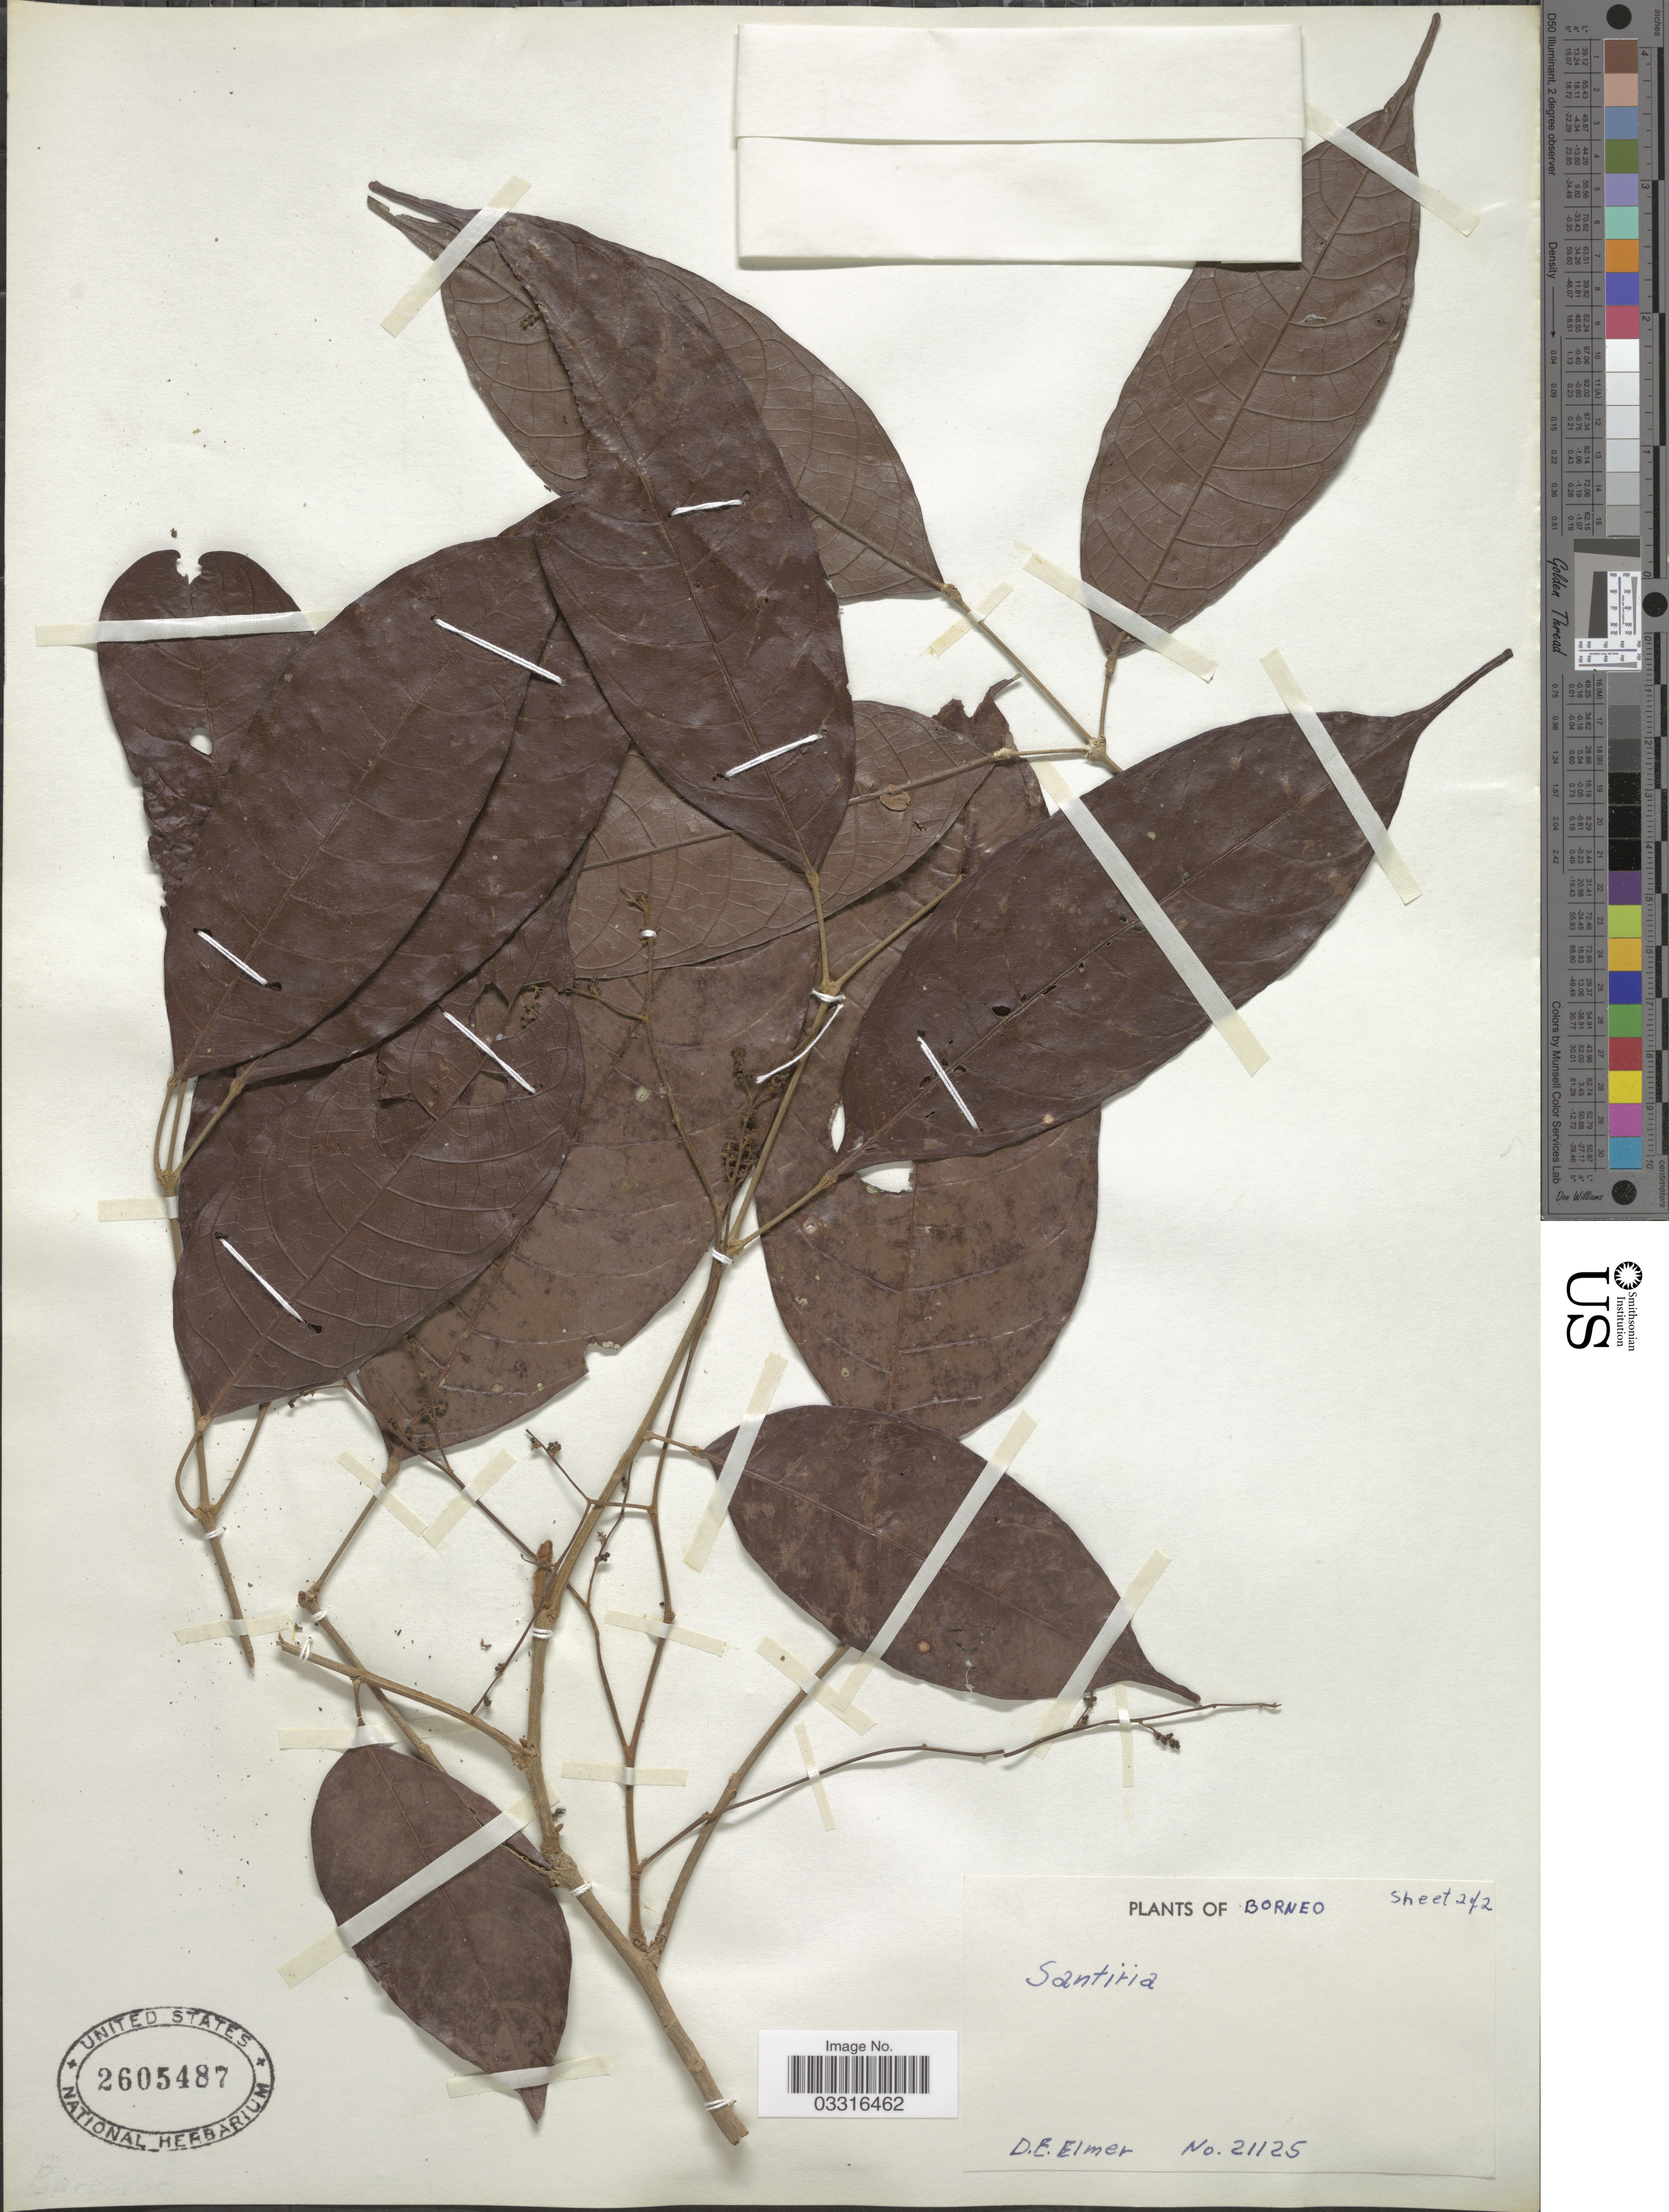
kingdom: Plantae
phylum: Tracheophyta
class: Magnoliopsida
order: Sapindales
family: Burseraceae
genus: Santiria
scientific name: Santiria sp.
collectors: A. D. E. Elmer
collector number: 21125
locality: Borneo.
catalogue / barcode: US 2605487